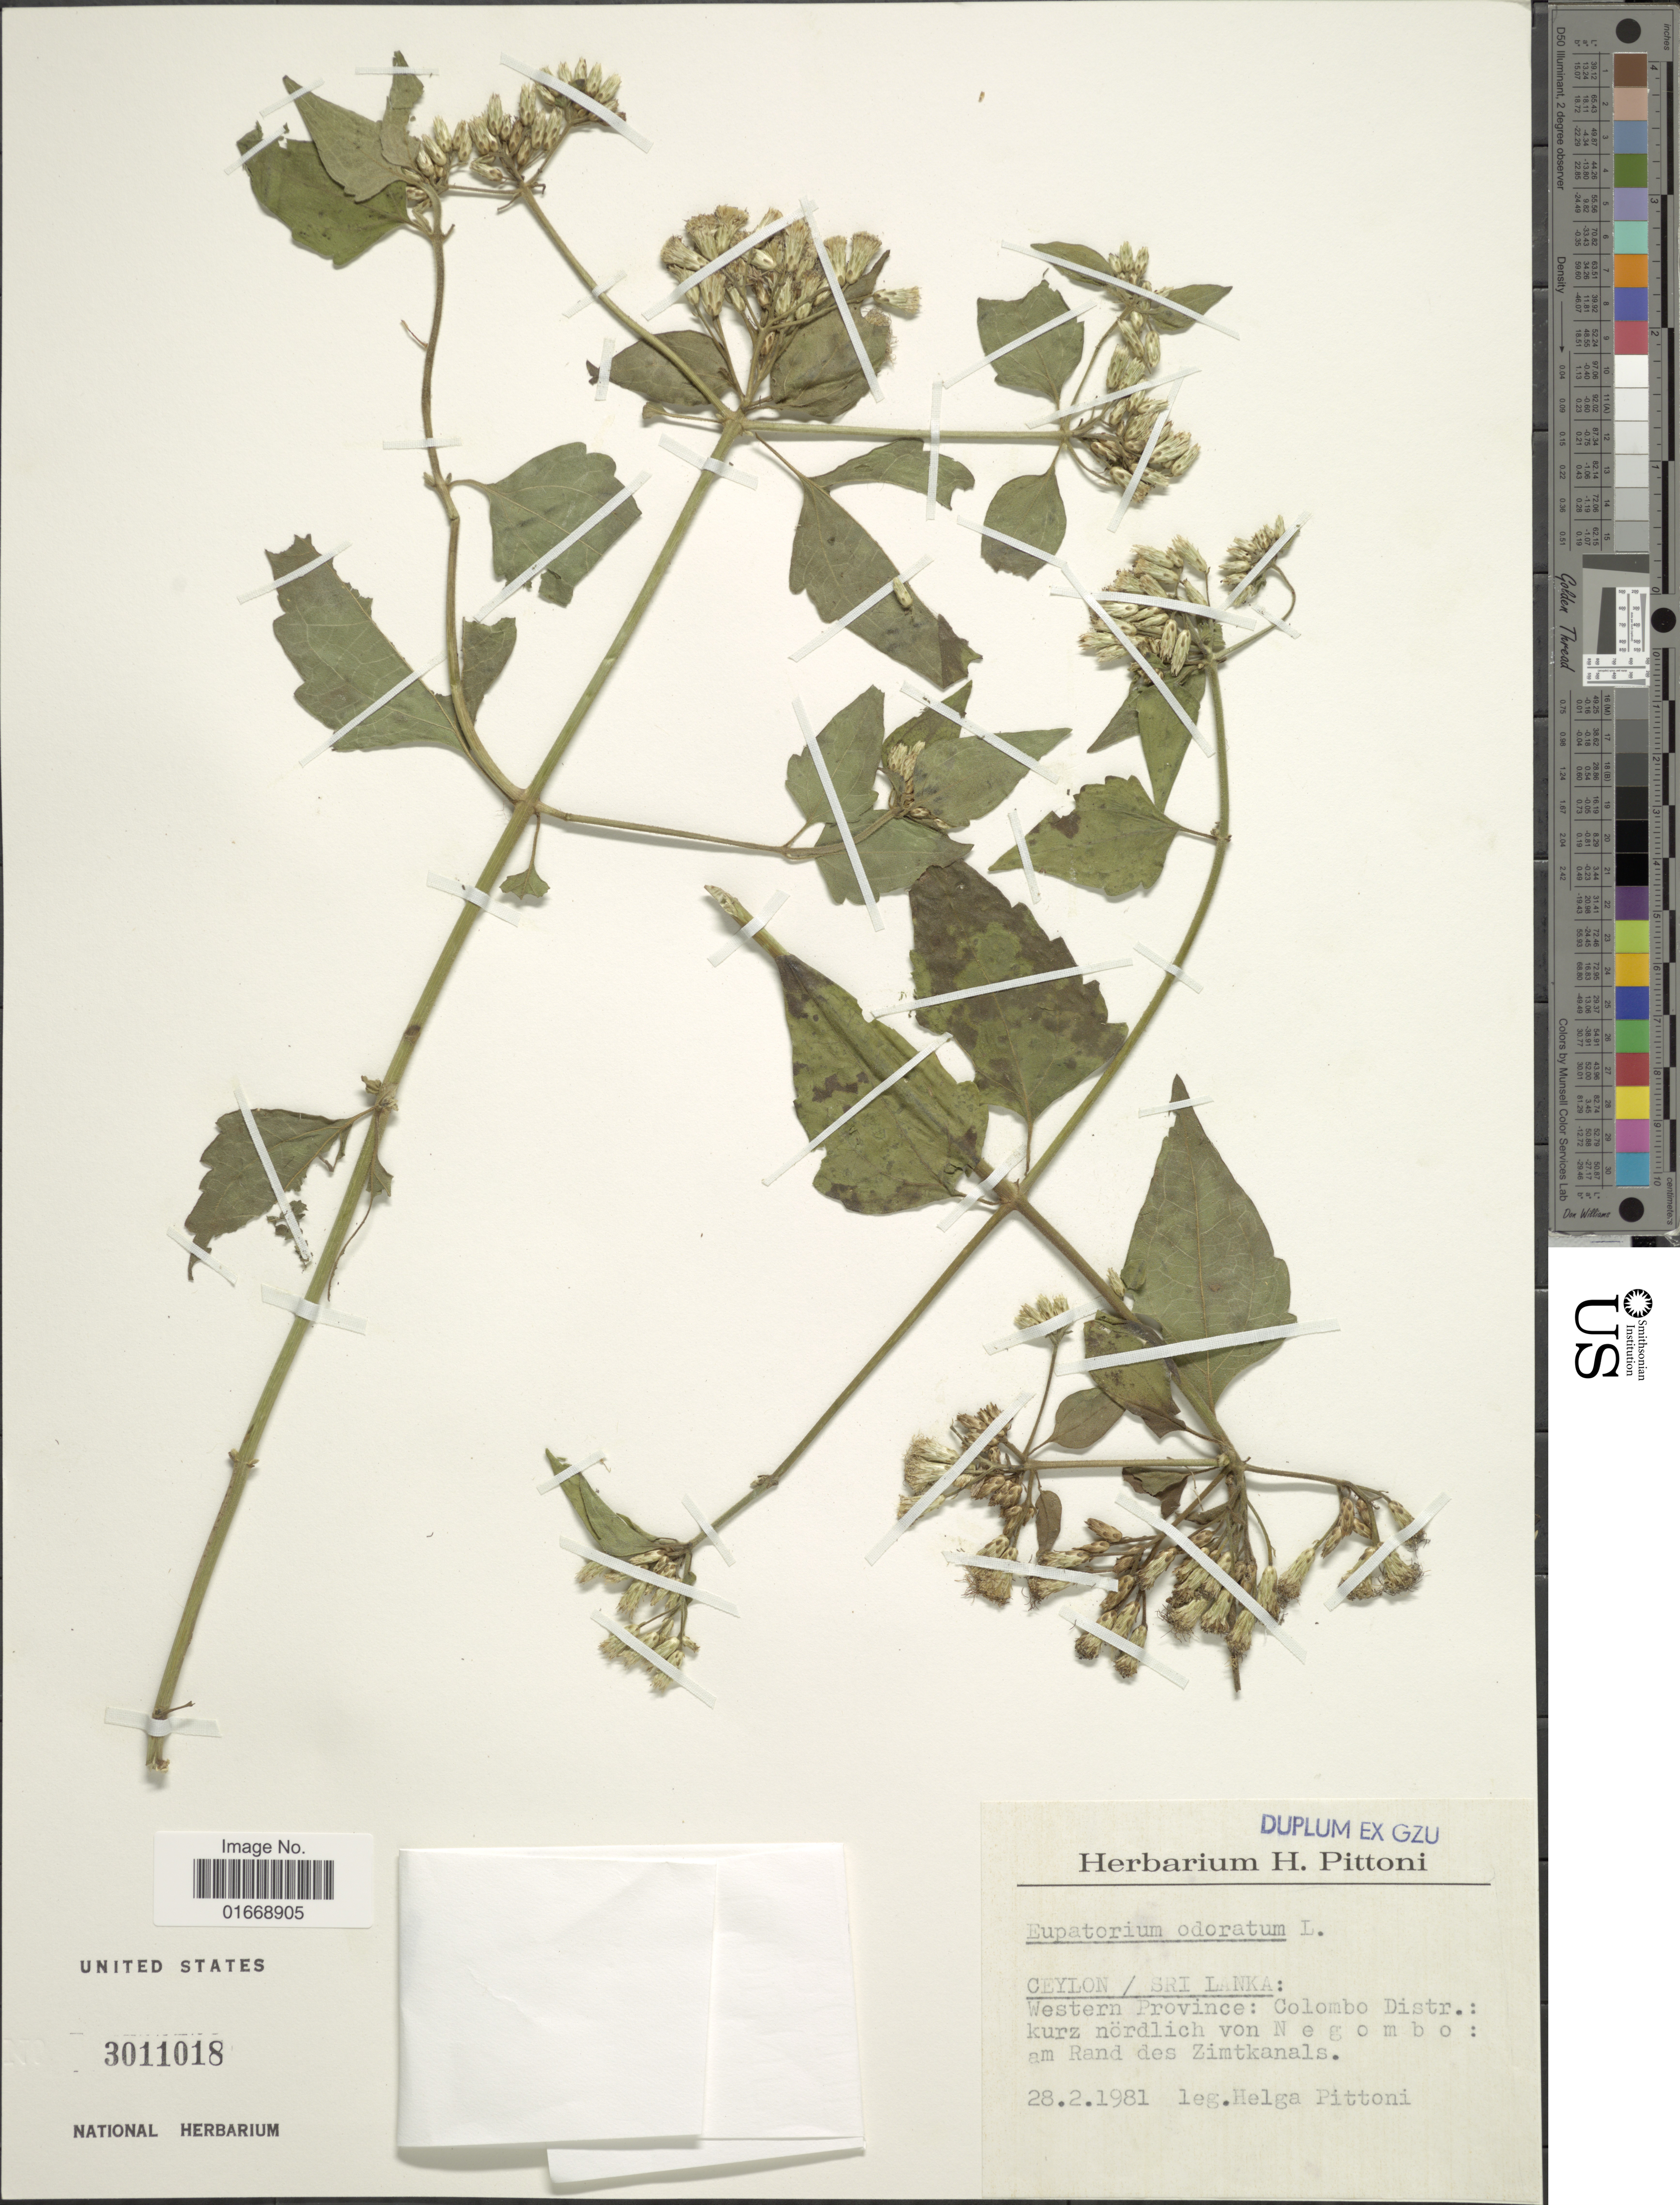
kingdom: Plantae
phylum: Tracheophyta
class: Magnoliopsida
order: Asterales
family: Asteraceae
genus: Chromolaena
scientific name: Chromolaena odorata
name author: (L.) R.M. King & H. Rob.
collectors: H. Pittoni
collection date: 1981-02-28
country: Sri Lanka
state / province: Western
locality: Ceylon, Colombo Distr., kurz nordlich von Negombo, am Rand des Zimtkanals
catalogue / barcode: US 3011018